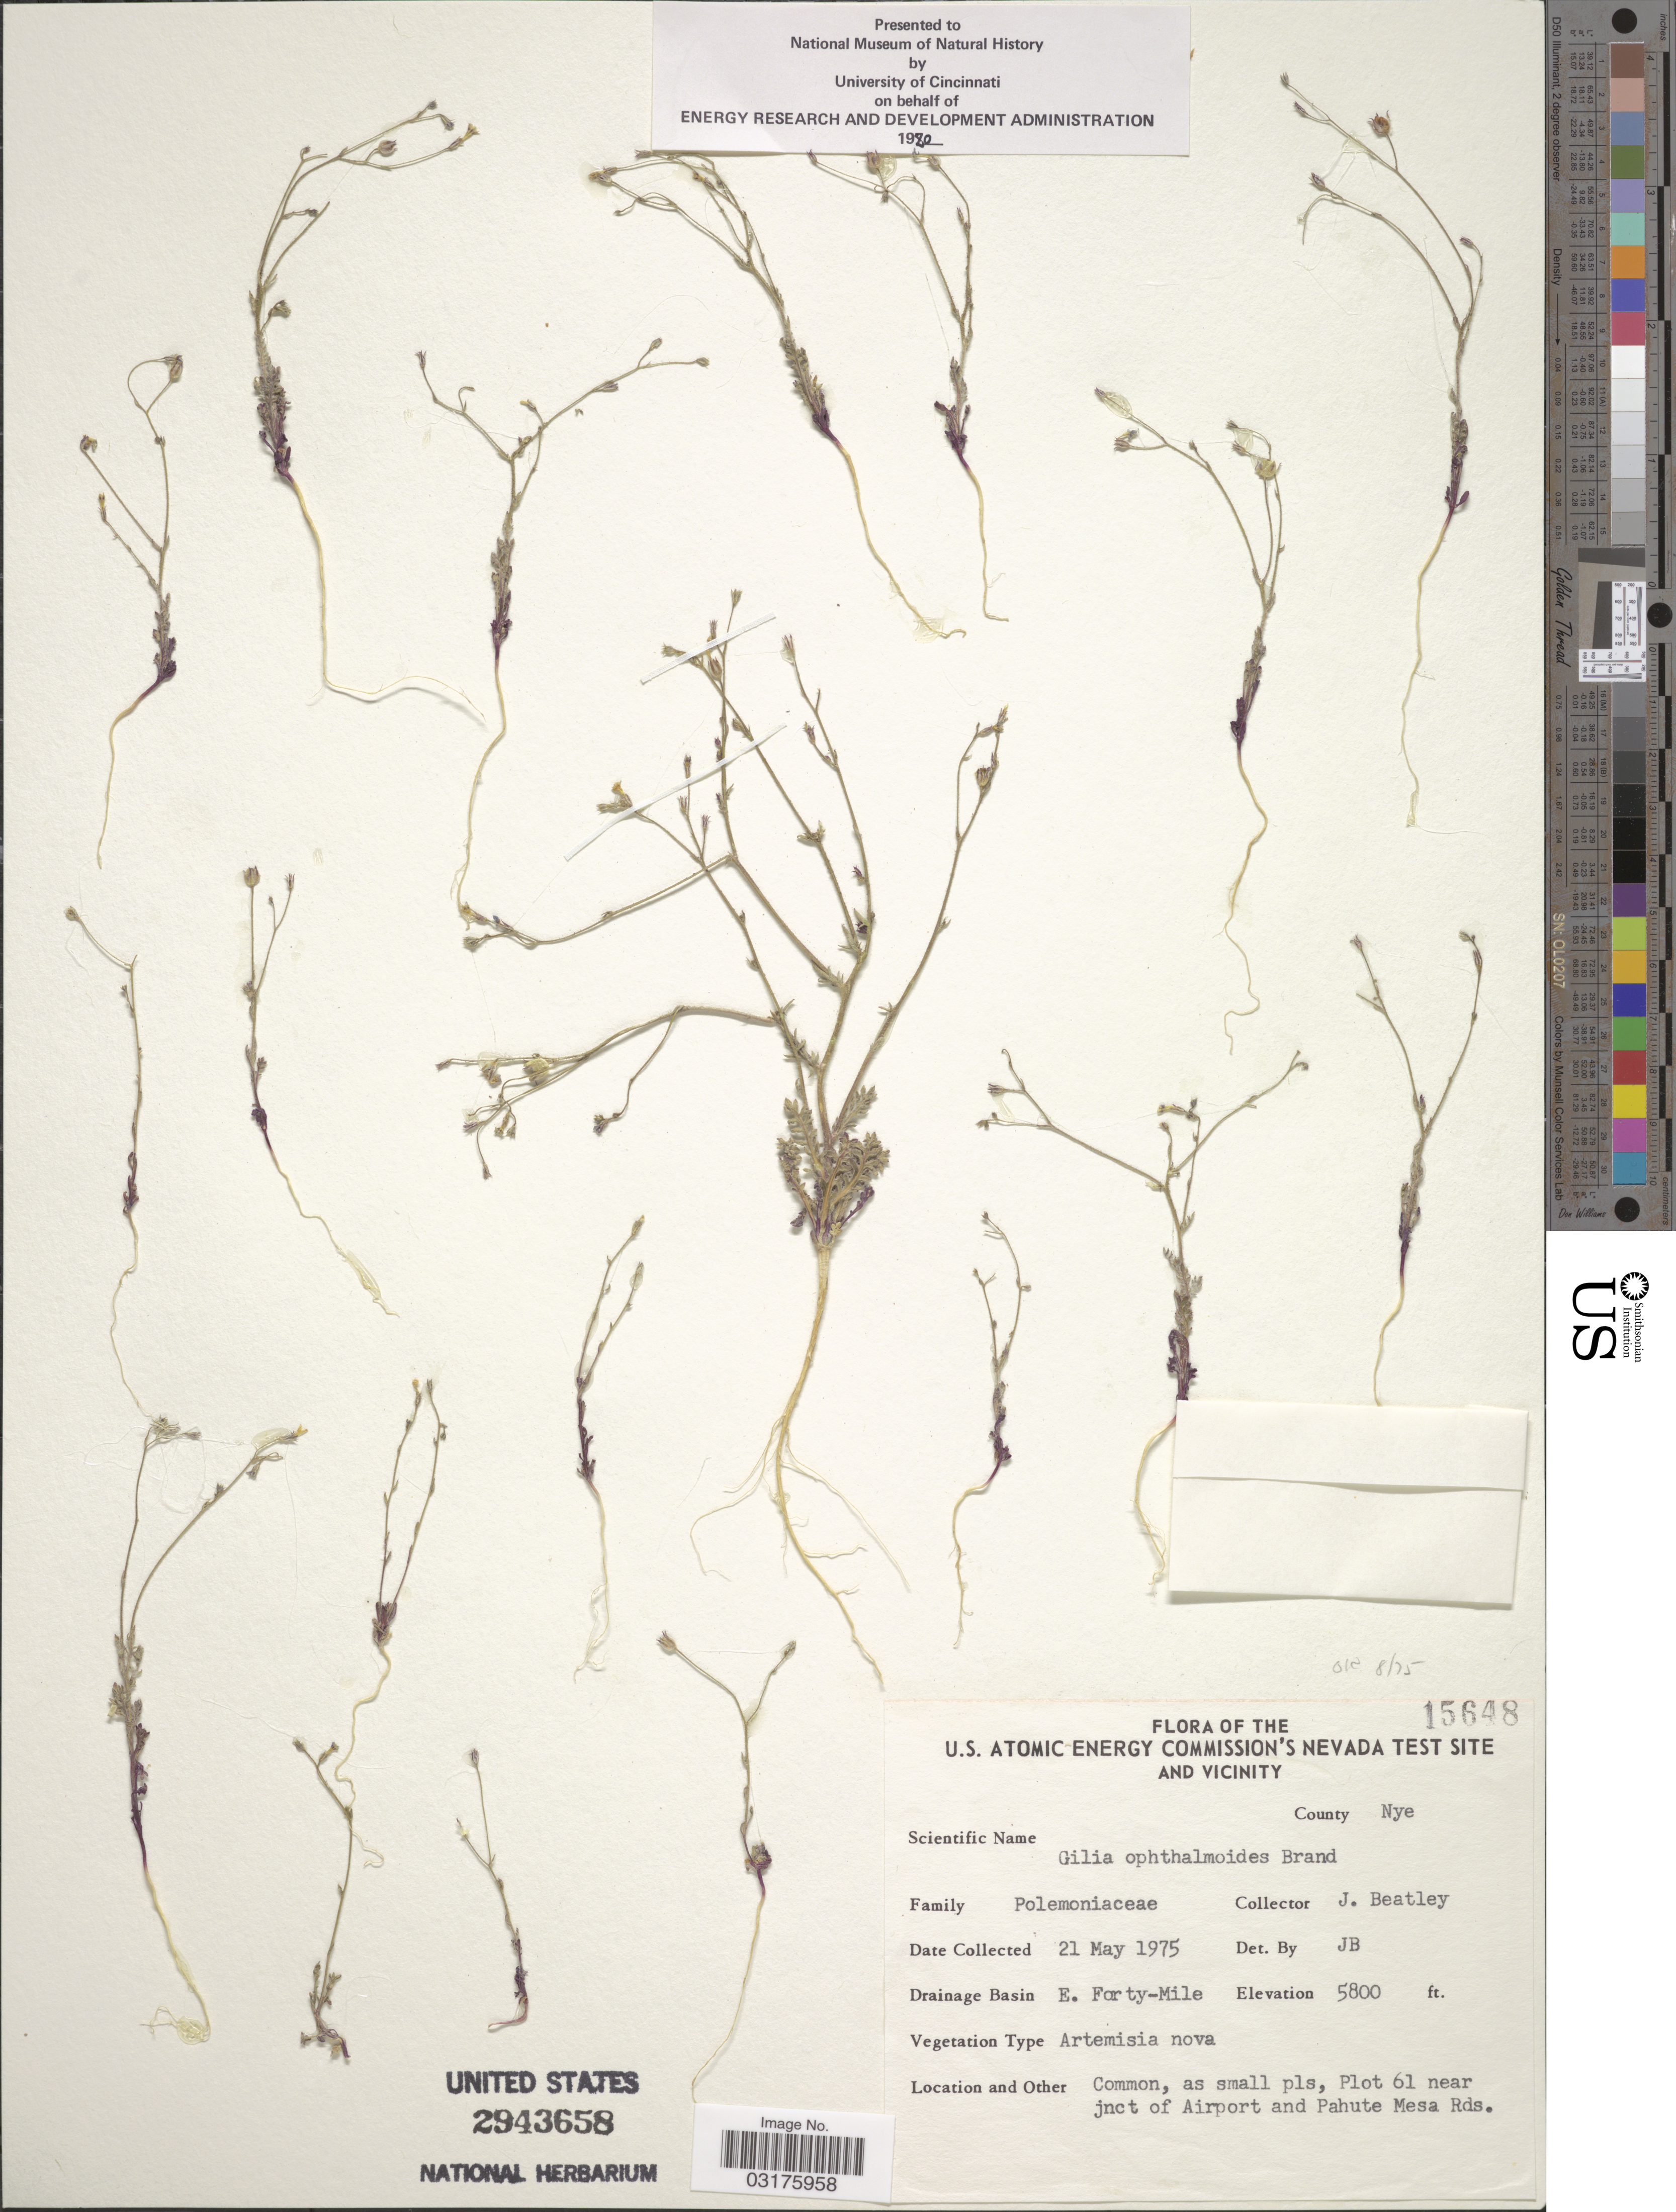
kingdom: Plantae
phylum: Tracheophyta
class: Magnoliopsida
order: Ericales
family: Polemoniaceae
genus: Gilia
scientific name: Gilia ophthalmoides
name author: Brand in Engl.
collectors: J. C. Beatley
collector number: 15648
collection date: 1975-05-21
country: United States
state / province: Nevada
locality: U.S. Atomic Energy Commission's Nevada Test Site and Vicinity, County Nye, Drainage Basin E. Forty Mile, as small pls, Plot 61 near jnct of Airport and Pahute Mesa Rds.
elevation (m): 1768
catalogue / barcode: US 2943658